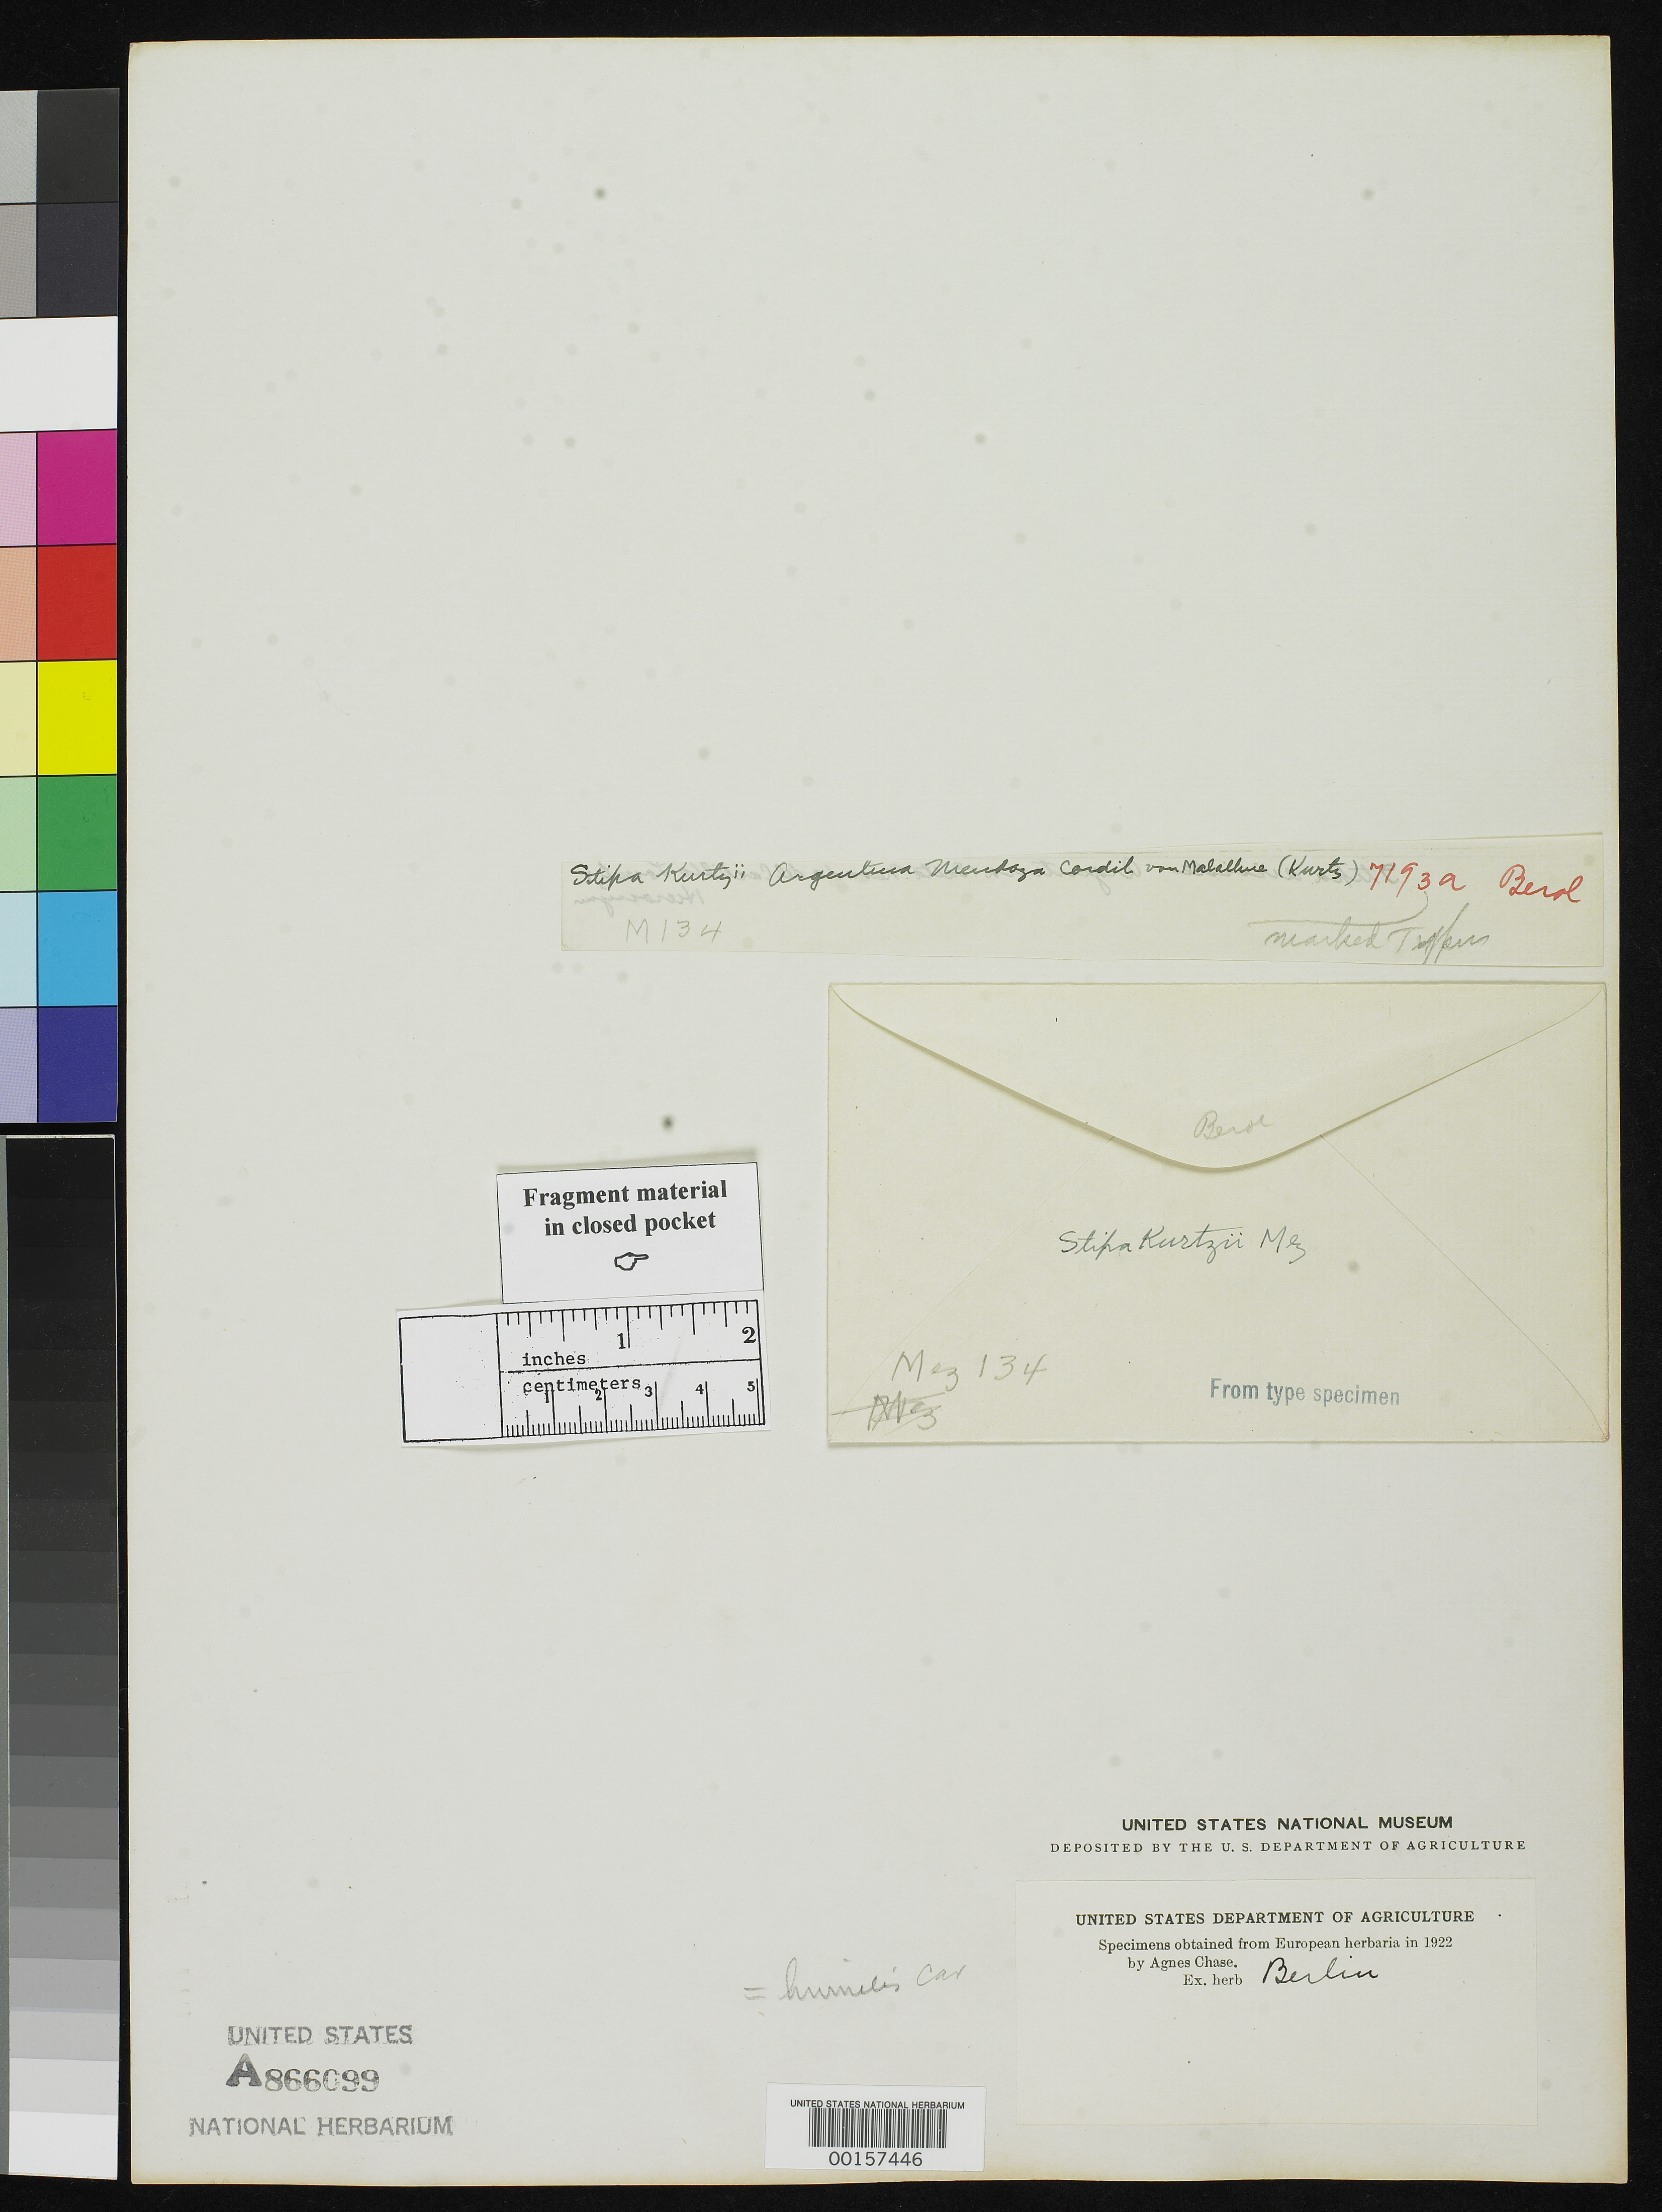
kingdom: Plantae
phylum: Tracheophyta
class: Liliopsida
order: Poales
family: Poaceae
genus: Stipa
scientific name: Stipa kurtzii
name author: Mez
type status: Type Fragment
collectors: F. Kurtz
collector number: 7193a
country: Argentina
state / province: Mendoza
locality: Cordillera von Malalhue.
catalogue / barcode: US 866099A